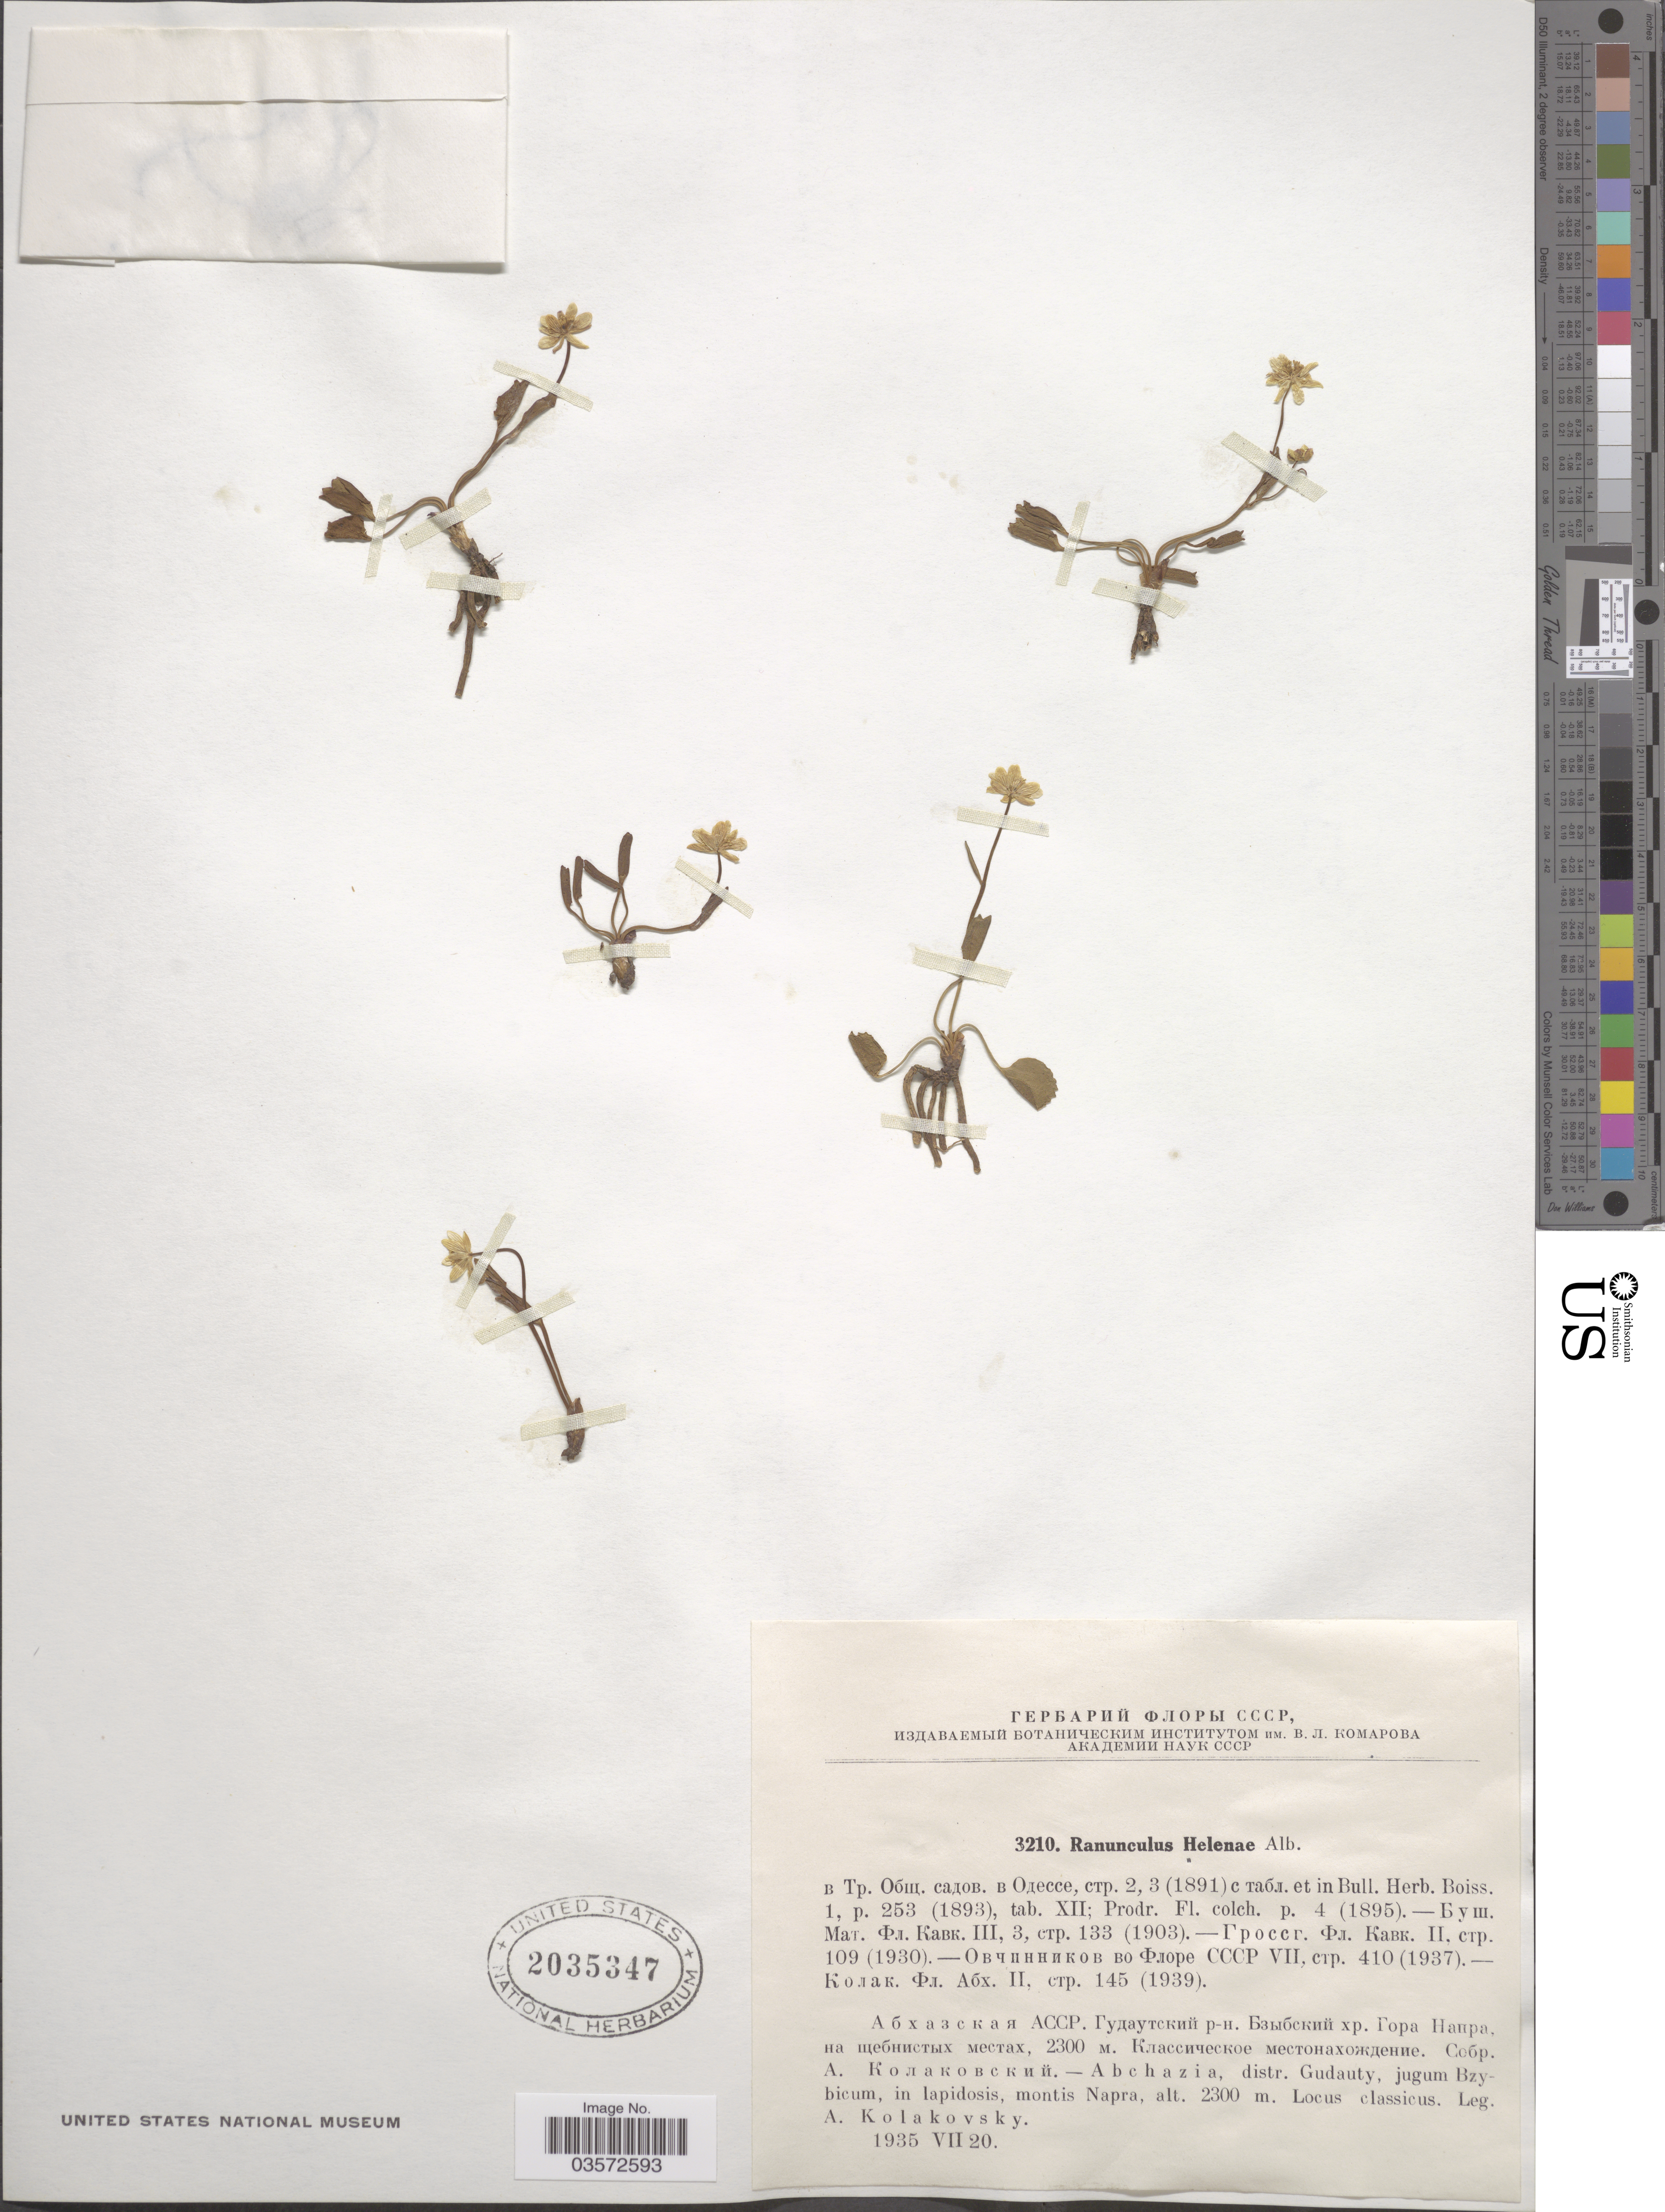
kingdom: Plantae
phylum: Tracheophyta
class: Magnoliopsida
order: Ranunculales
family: Ranunculaceae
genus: Ranunculus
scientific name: Ranunculus helenae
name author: Albov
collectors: A. Kolakovsky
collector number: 3210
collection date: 1935-07-20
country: Georgia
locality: Abchazia, distr. Gudauty, jugum Bzybicum, in lapidosis, montis Napra.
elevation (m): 2300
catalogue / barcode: US 2035347